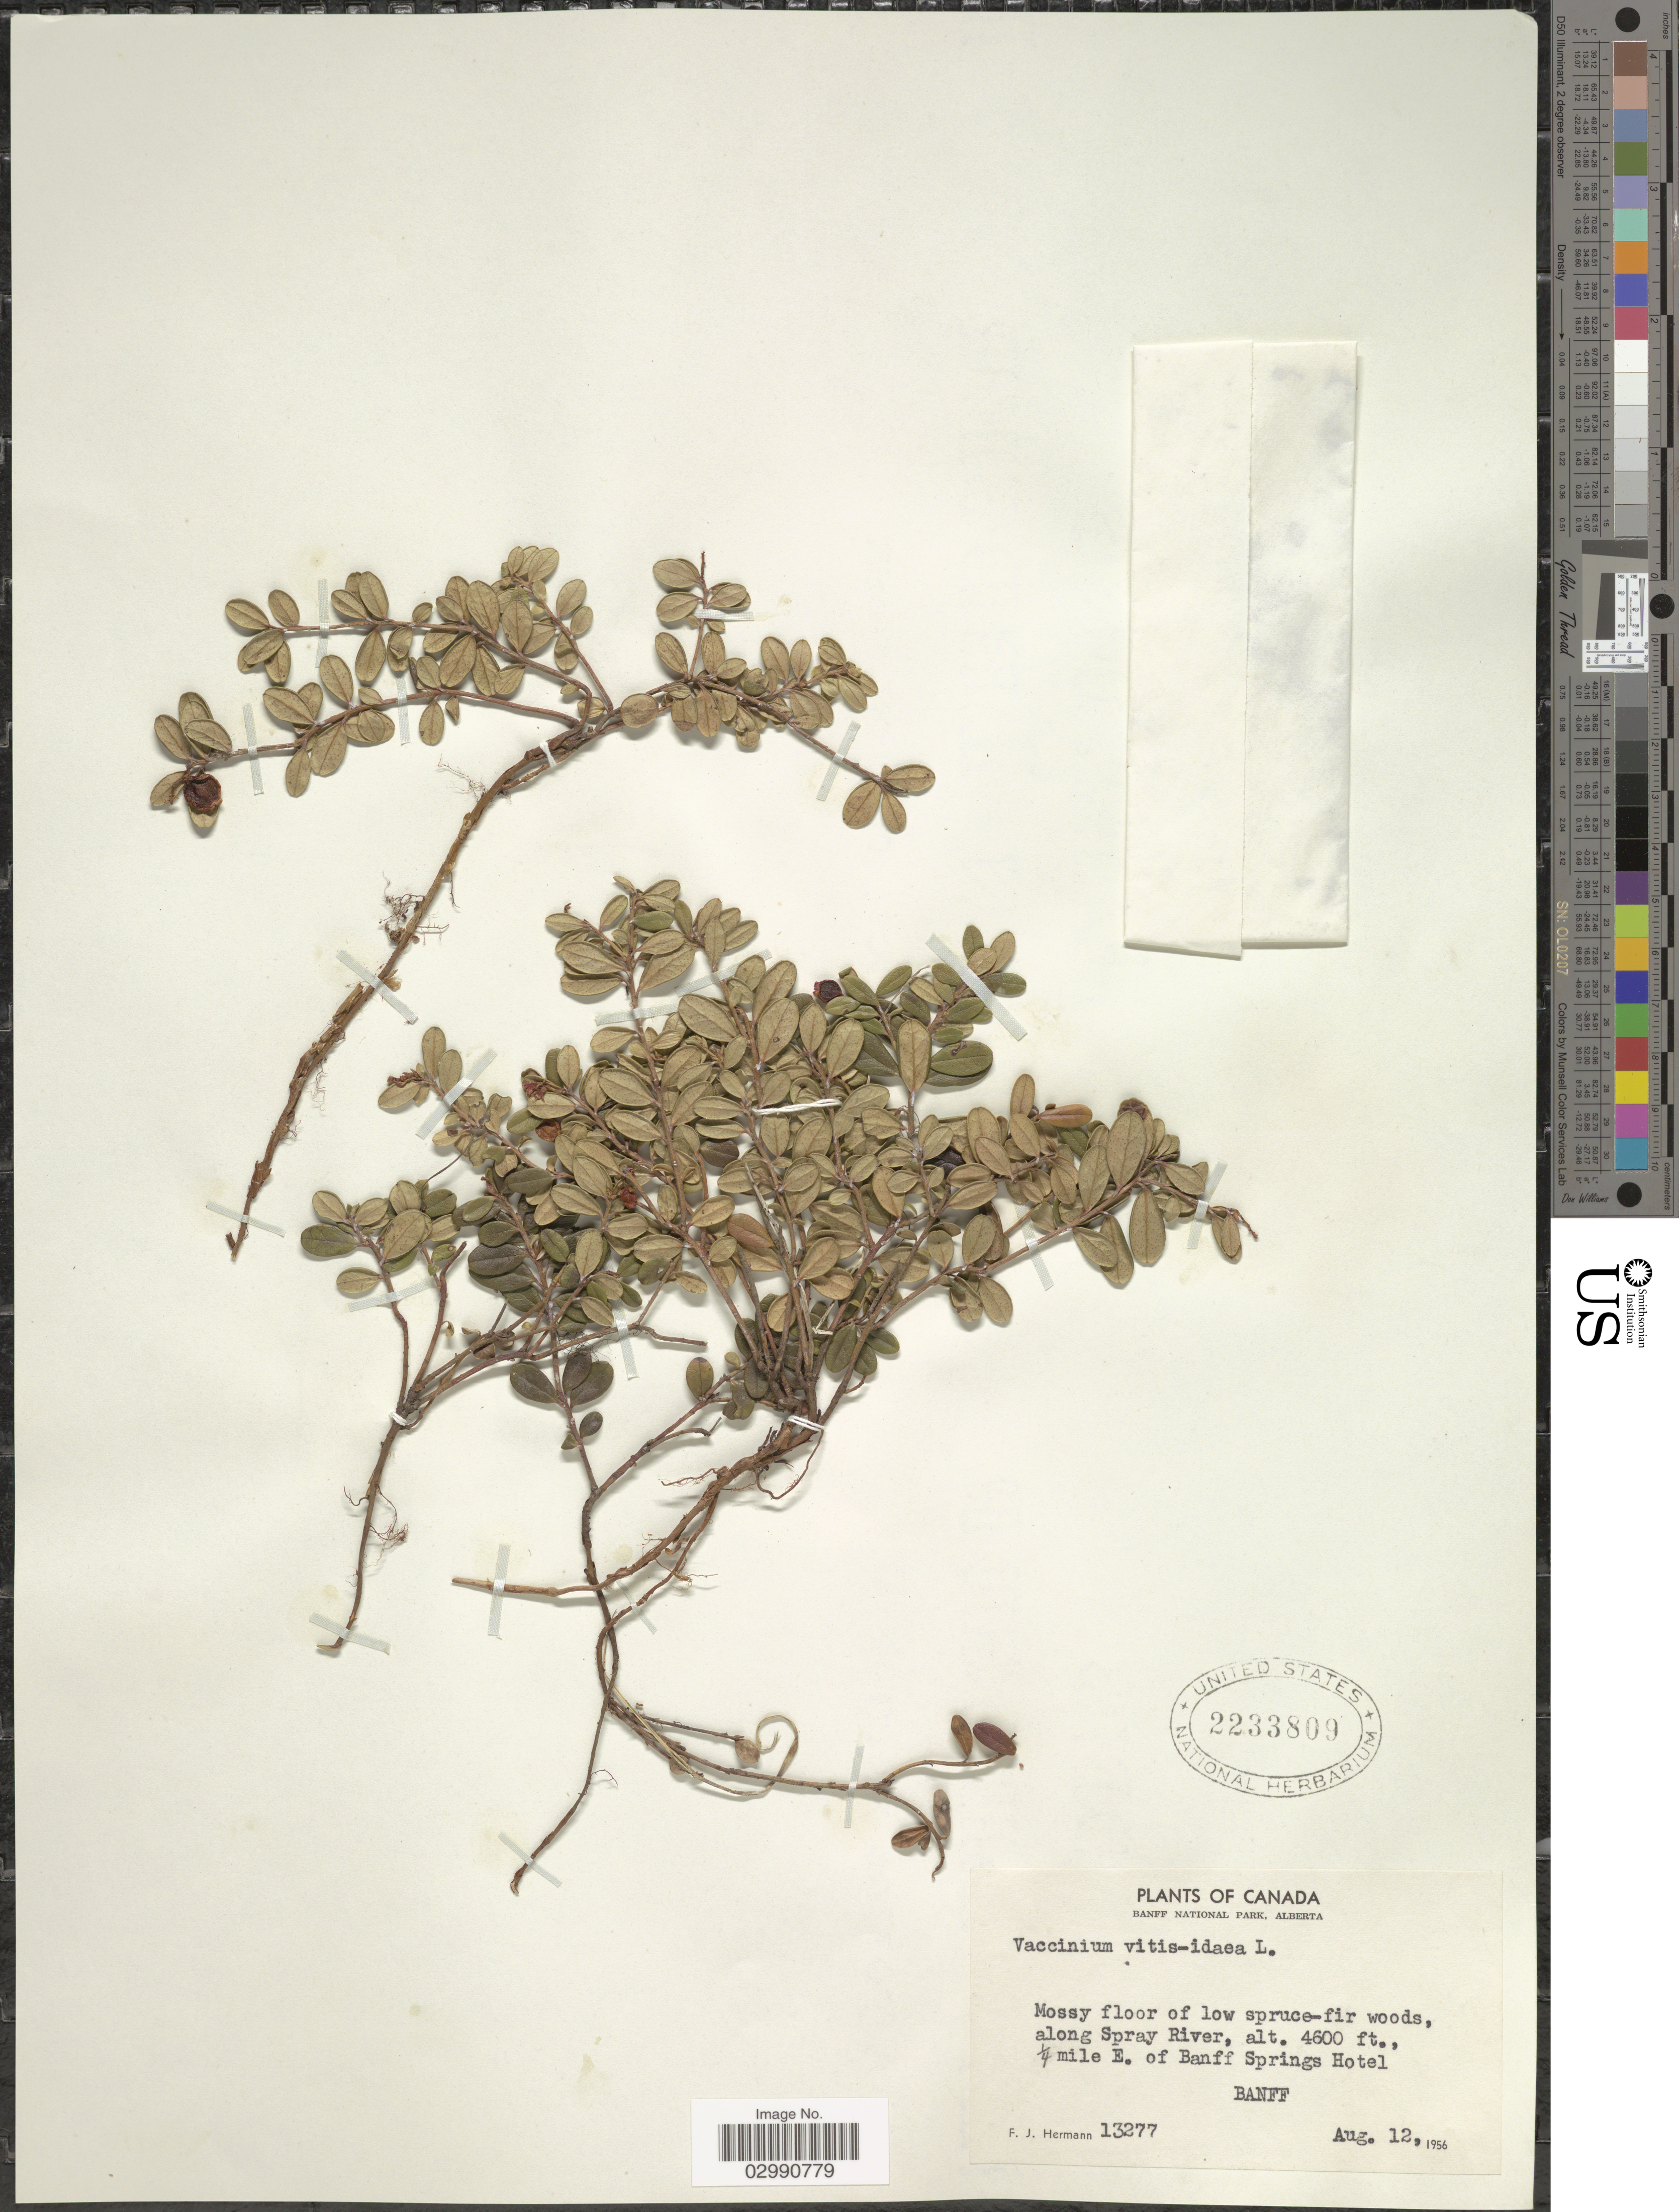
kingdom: Plantae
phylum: Tracheophyta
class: Magnoliopsida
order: Ericales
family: Ericaceae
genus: Vaccinium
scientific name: Vaccinium vitis-idaea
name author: L.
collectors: F. J. Hermann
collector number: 13277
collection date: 1956-08-12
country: Canada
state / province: Alberta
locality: Banff National Park, along Spray River, ¼ mile E. of Banff Springs Hotel, Banff.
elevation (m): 1402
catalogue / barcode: US 2233809